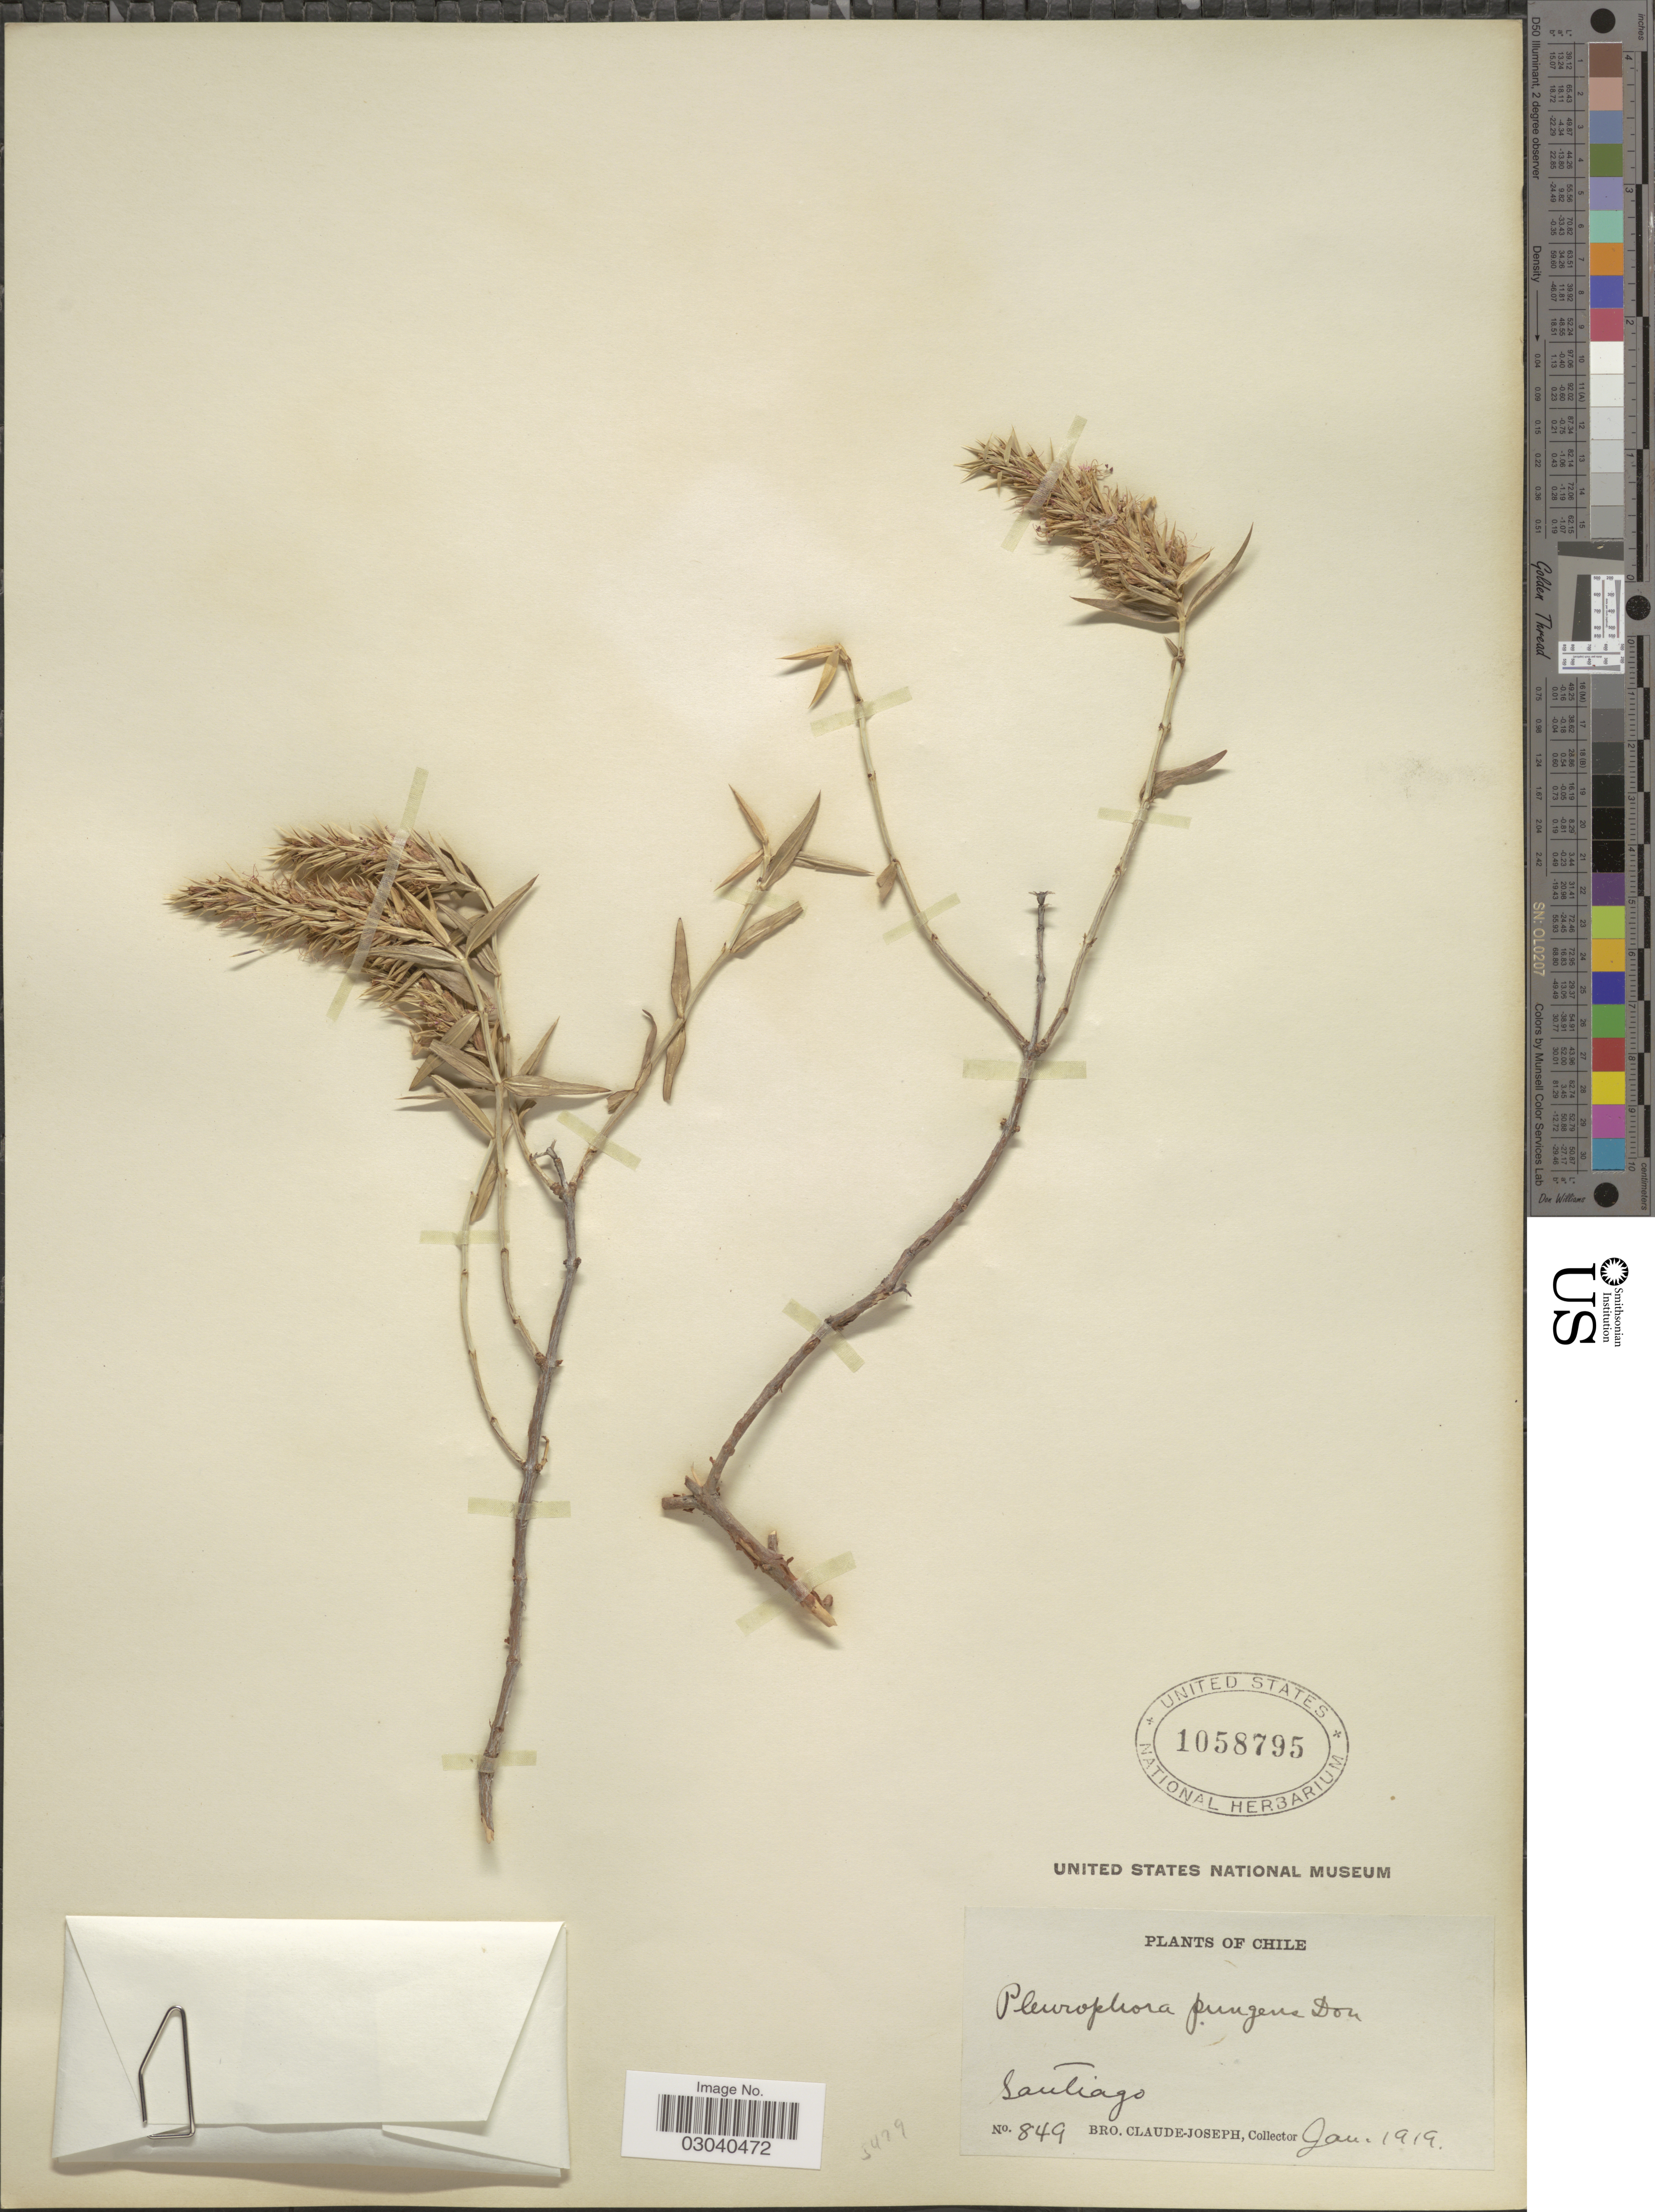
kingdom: Plantae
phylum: Tracheophyta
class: Magnoliopsida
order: Myrtales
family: Lythraceae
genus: Pleurophora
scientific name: Pleurophora pungens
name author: D. Don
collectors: Bro. Claude-Joseph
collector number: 849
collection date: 1919-01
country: Chile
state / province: Región Metropolitana (RM)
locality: Santiago.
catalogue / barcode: US 1058795